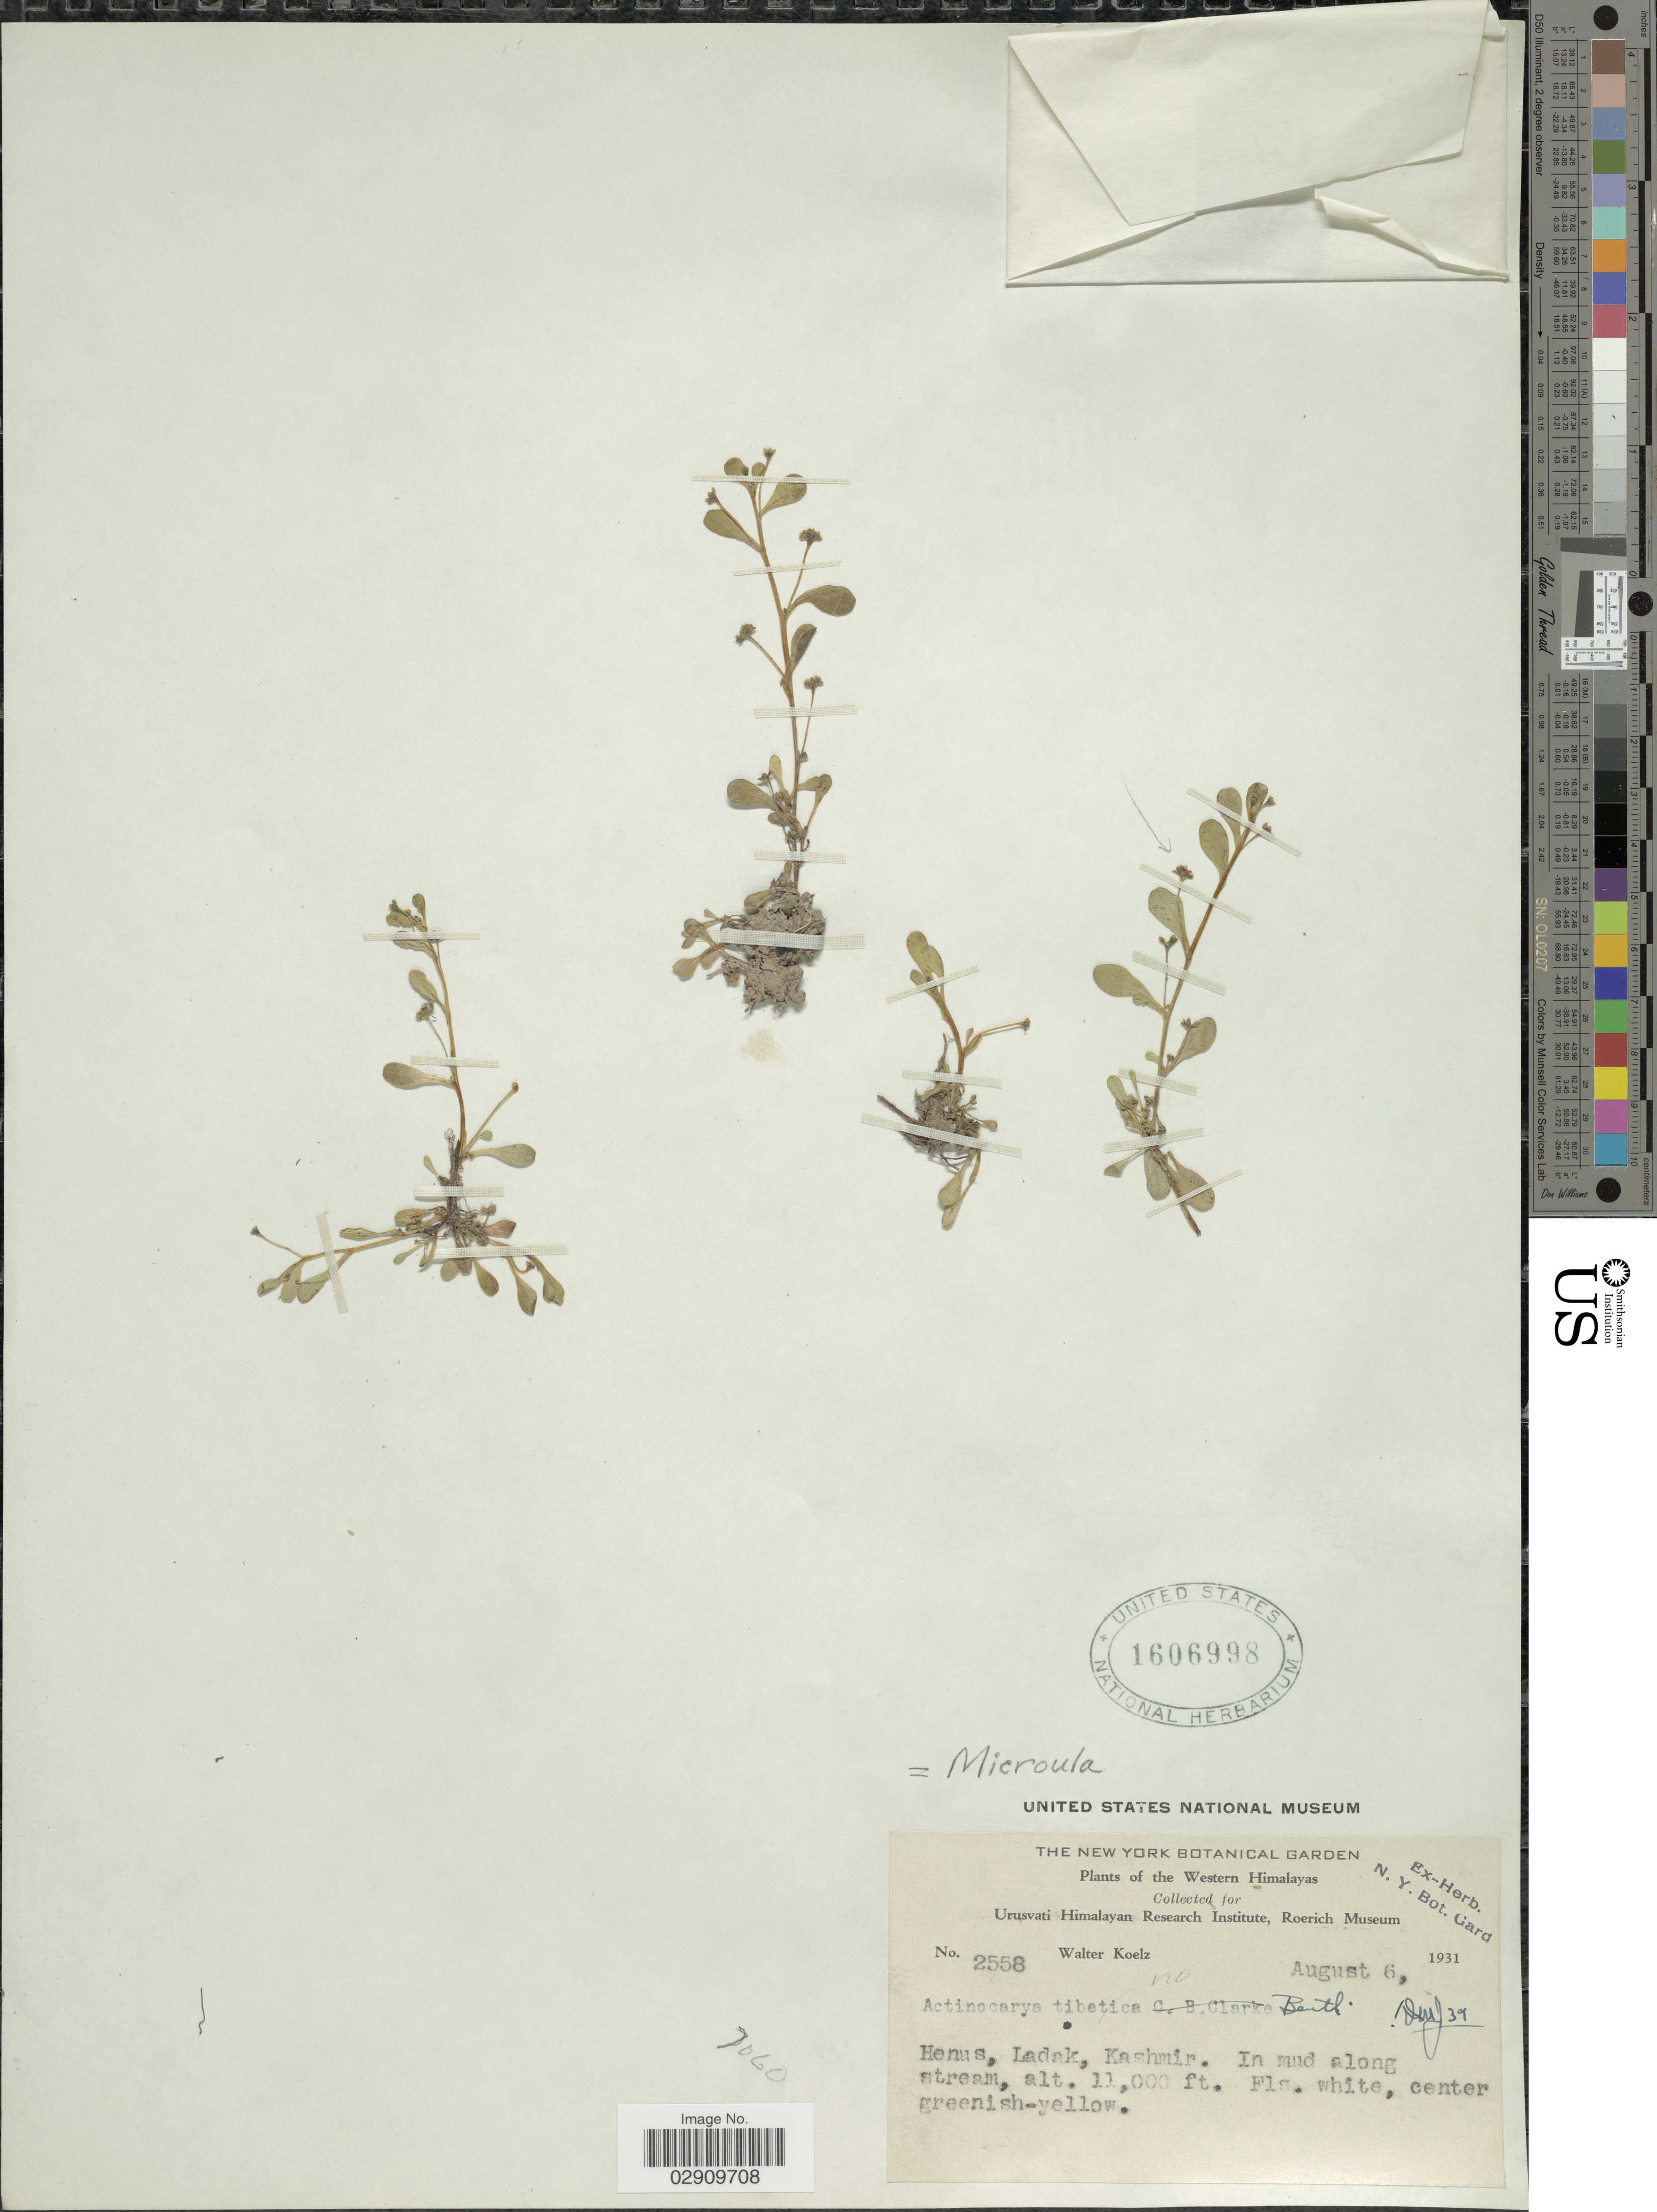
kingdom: Plantae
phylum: Tracheophyta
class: Magnoliopsida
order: Boraginales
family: Boraginaceae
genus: Microula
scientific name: Microula sp.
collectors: W. N. Koelz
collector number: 2558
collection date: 1931-08-06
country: India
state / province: Ladakh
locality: Western Himalayas, Henus, Ladak, Kashmir, In mud along stream.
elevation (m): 3353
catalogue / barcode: US 1606998